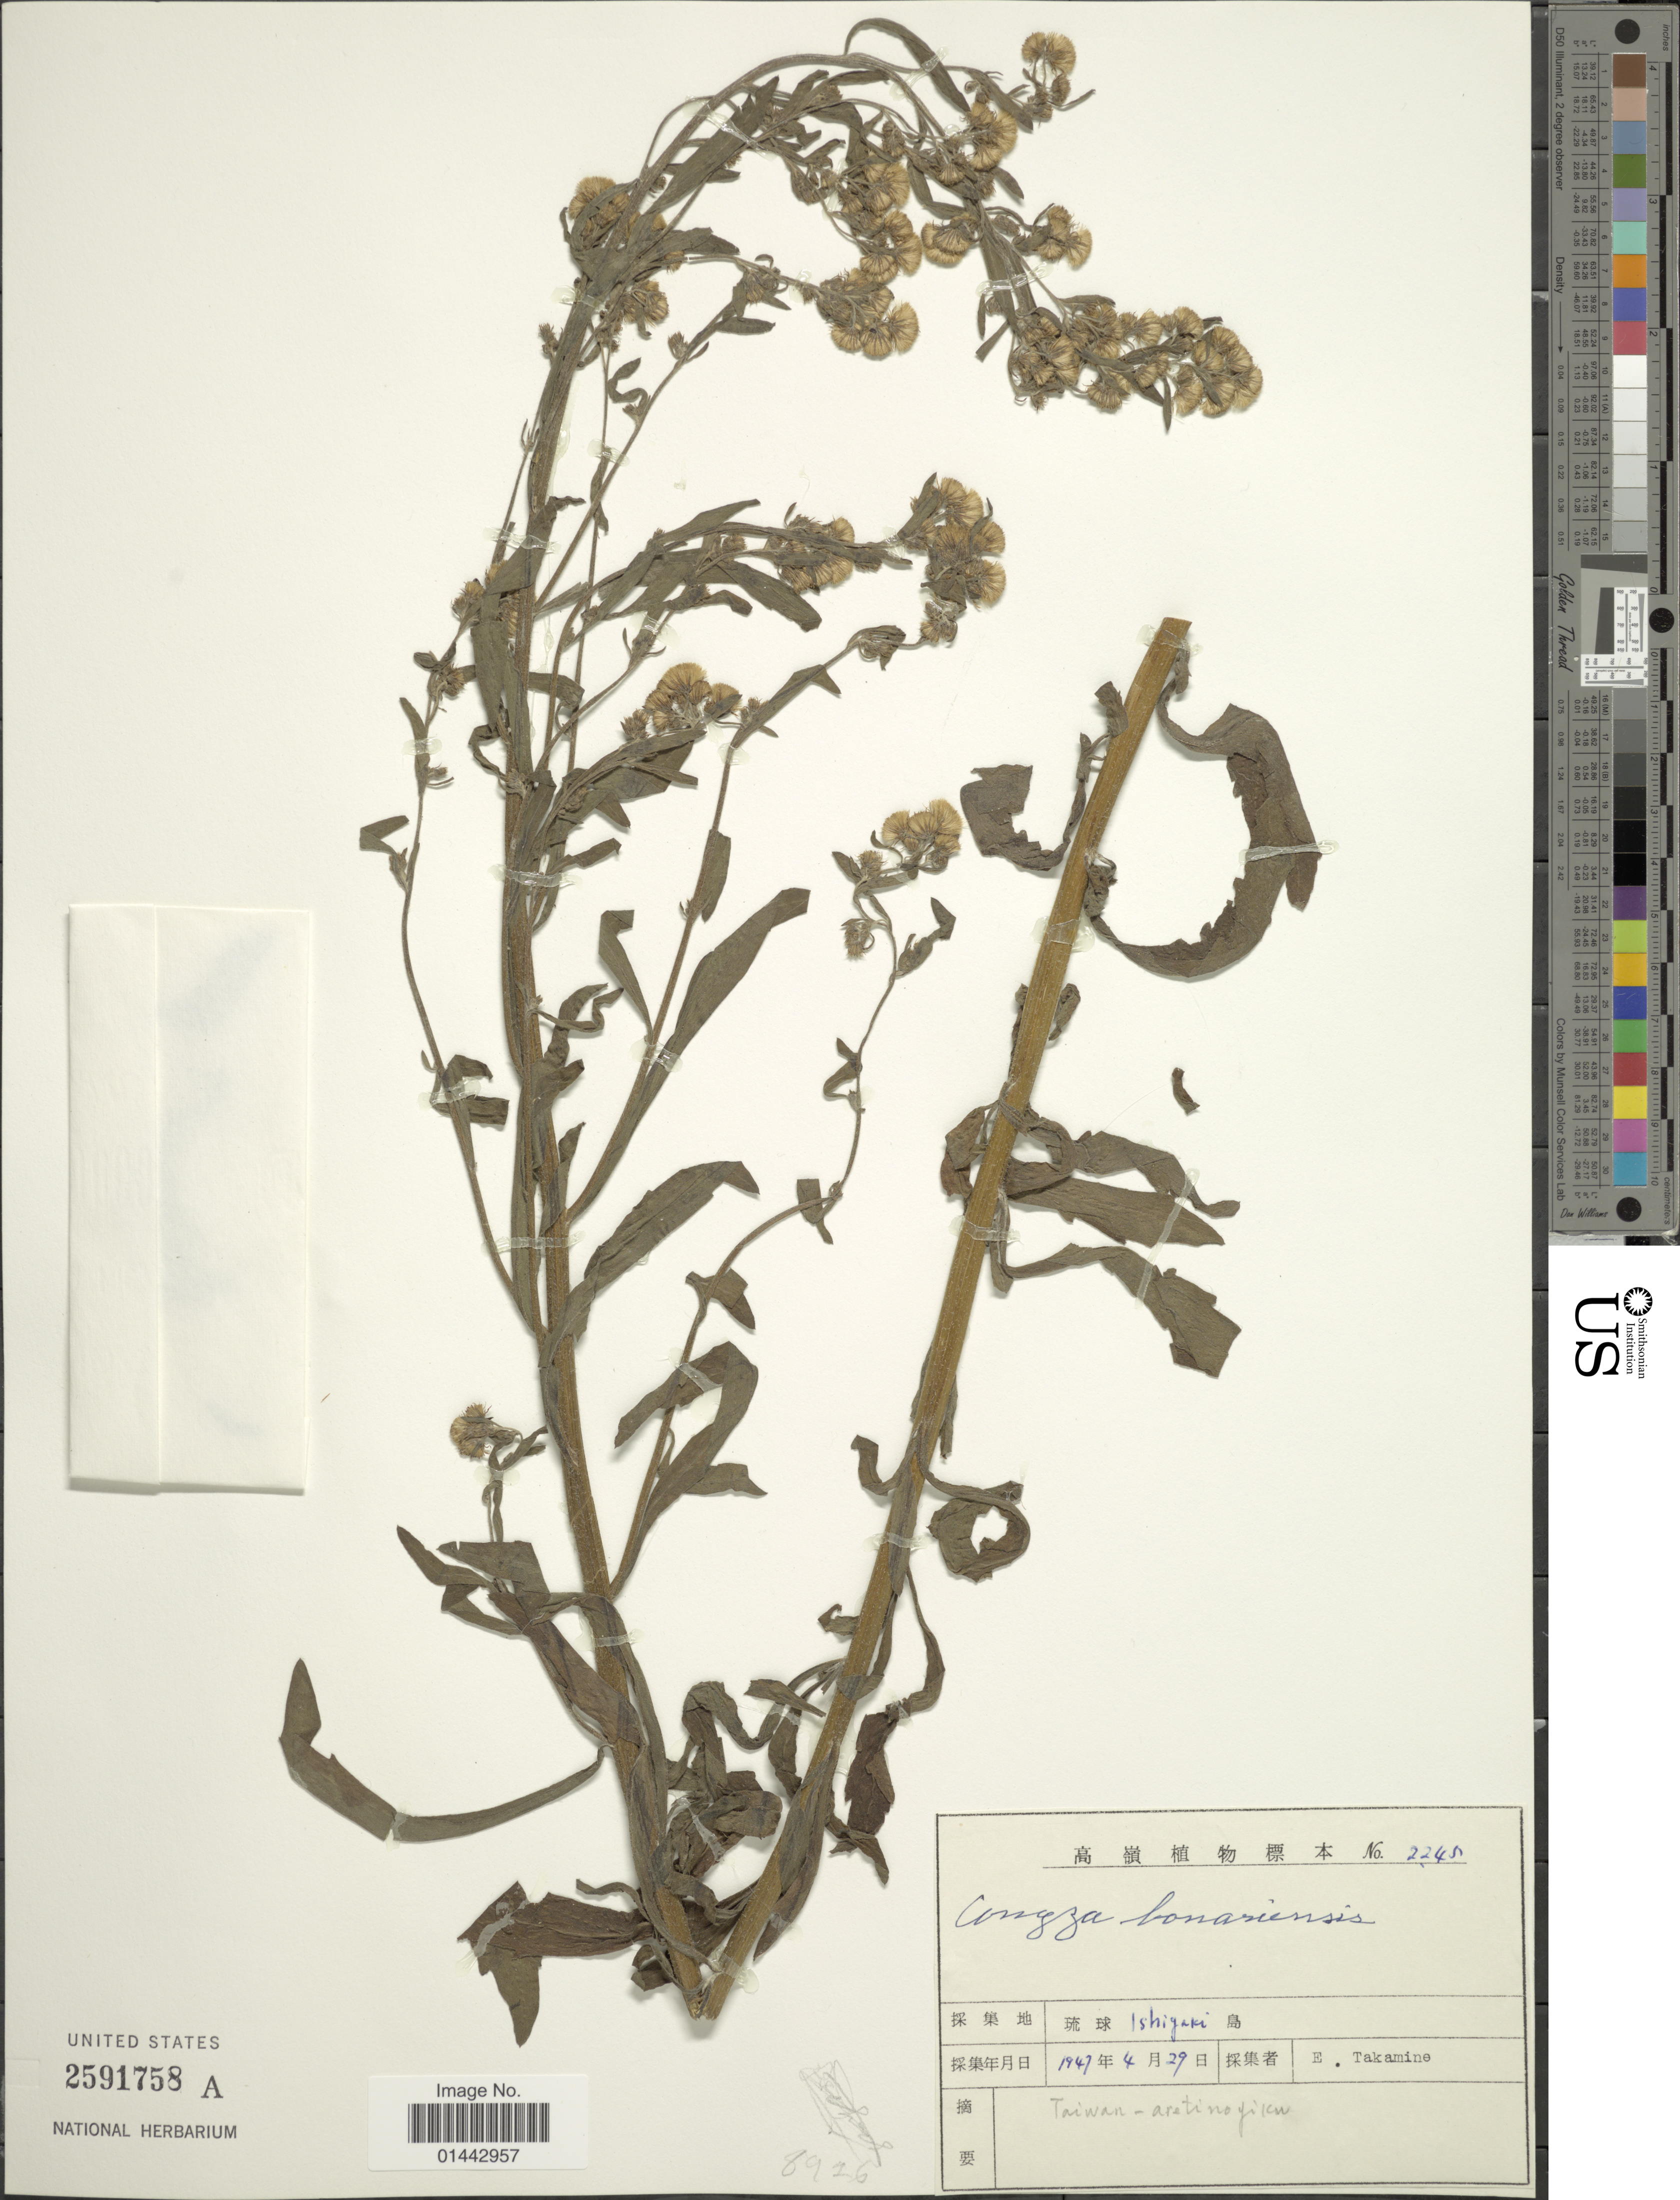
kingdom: Plantae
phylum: Tracheophyta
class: Magnoliopsida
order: Asterales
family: Asteraceae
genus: Erigeron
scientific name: Erigeron bonariensis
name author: L.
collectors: E. Takamine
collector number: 2245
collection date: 1947-04-29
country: Taiwan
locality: Aretinoyisen. [interpreted]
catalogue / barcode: US 2591758A